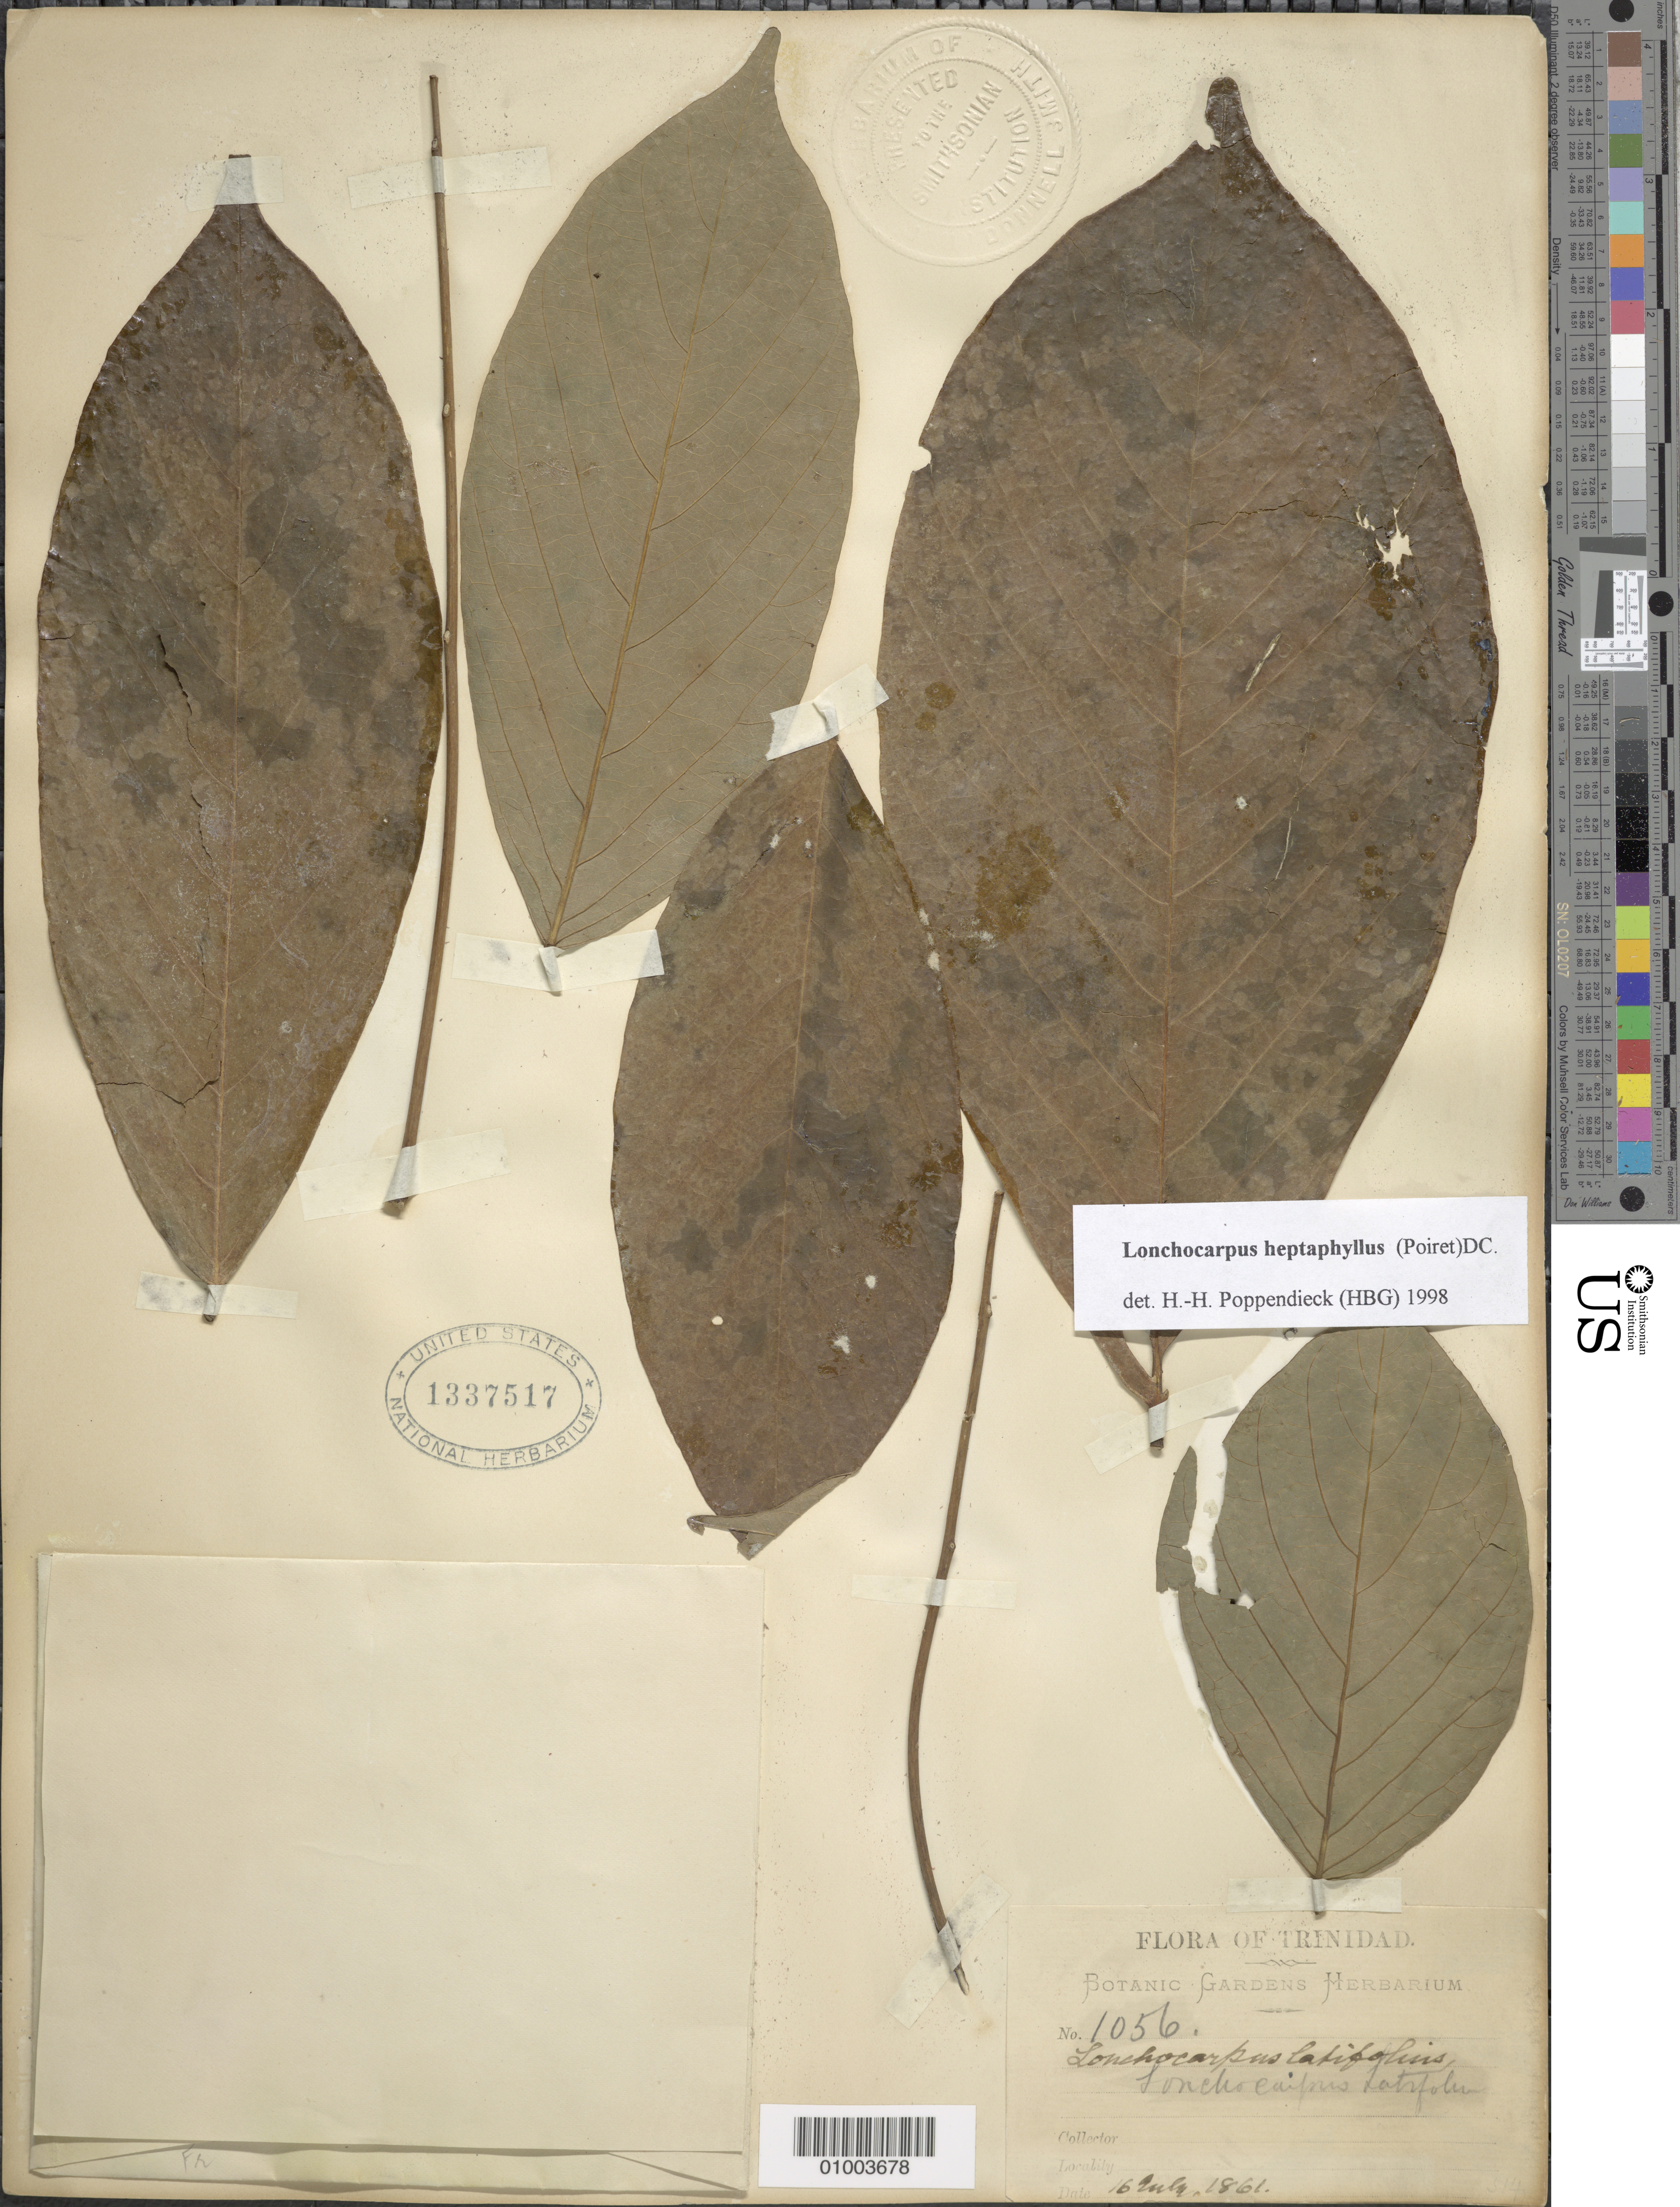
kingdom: Plantae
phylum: Tracheophyta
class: Magnoliopsida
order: Fabales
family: Fabaceae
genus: Lonchocarpus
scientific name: Lonchocarpus heptaphyllus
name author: (Poir.) DC.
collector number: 1056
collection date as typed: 16 Jul 1861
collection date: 1861-07-16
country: Trinidad and Tobago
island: Trinidad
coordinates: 0 N, 0 E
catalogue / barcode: US 1337517